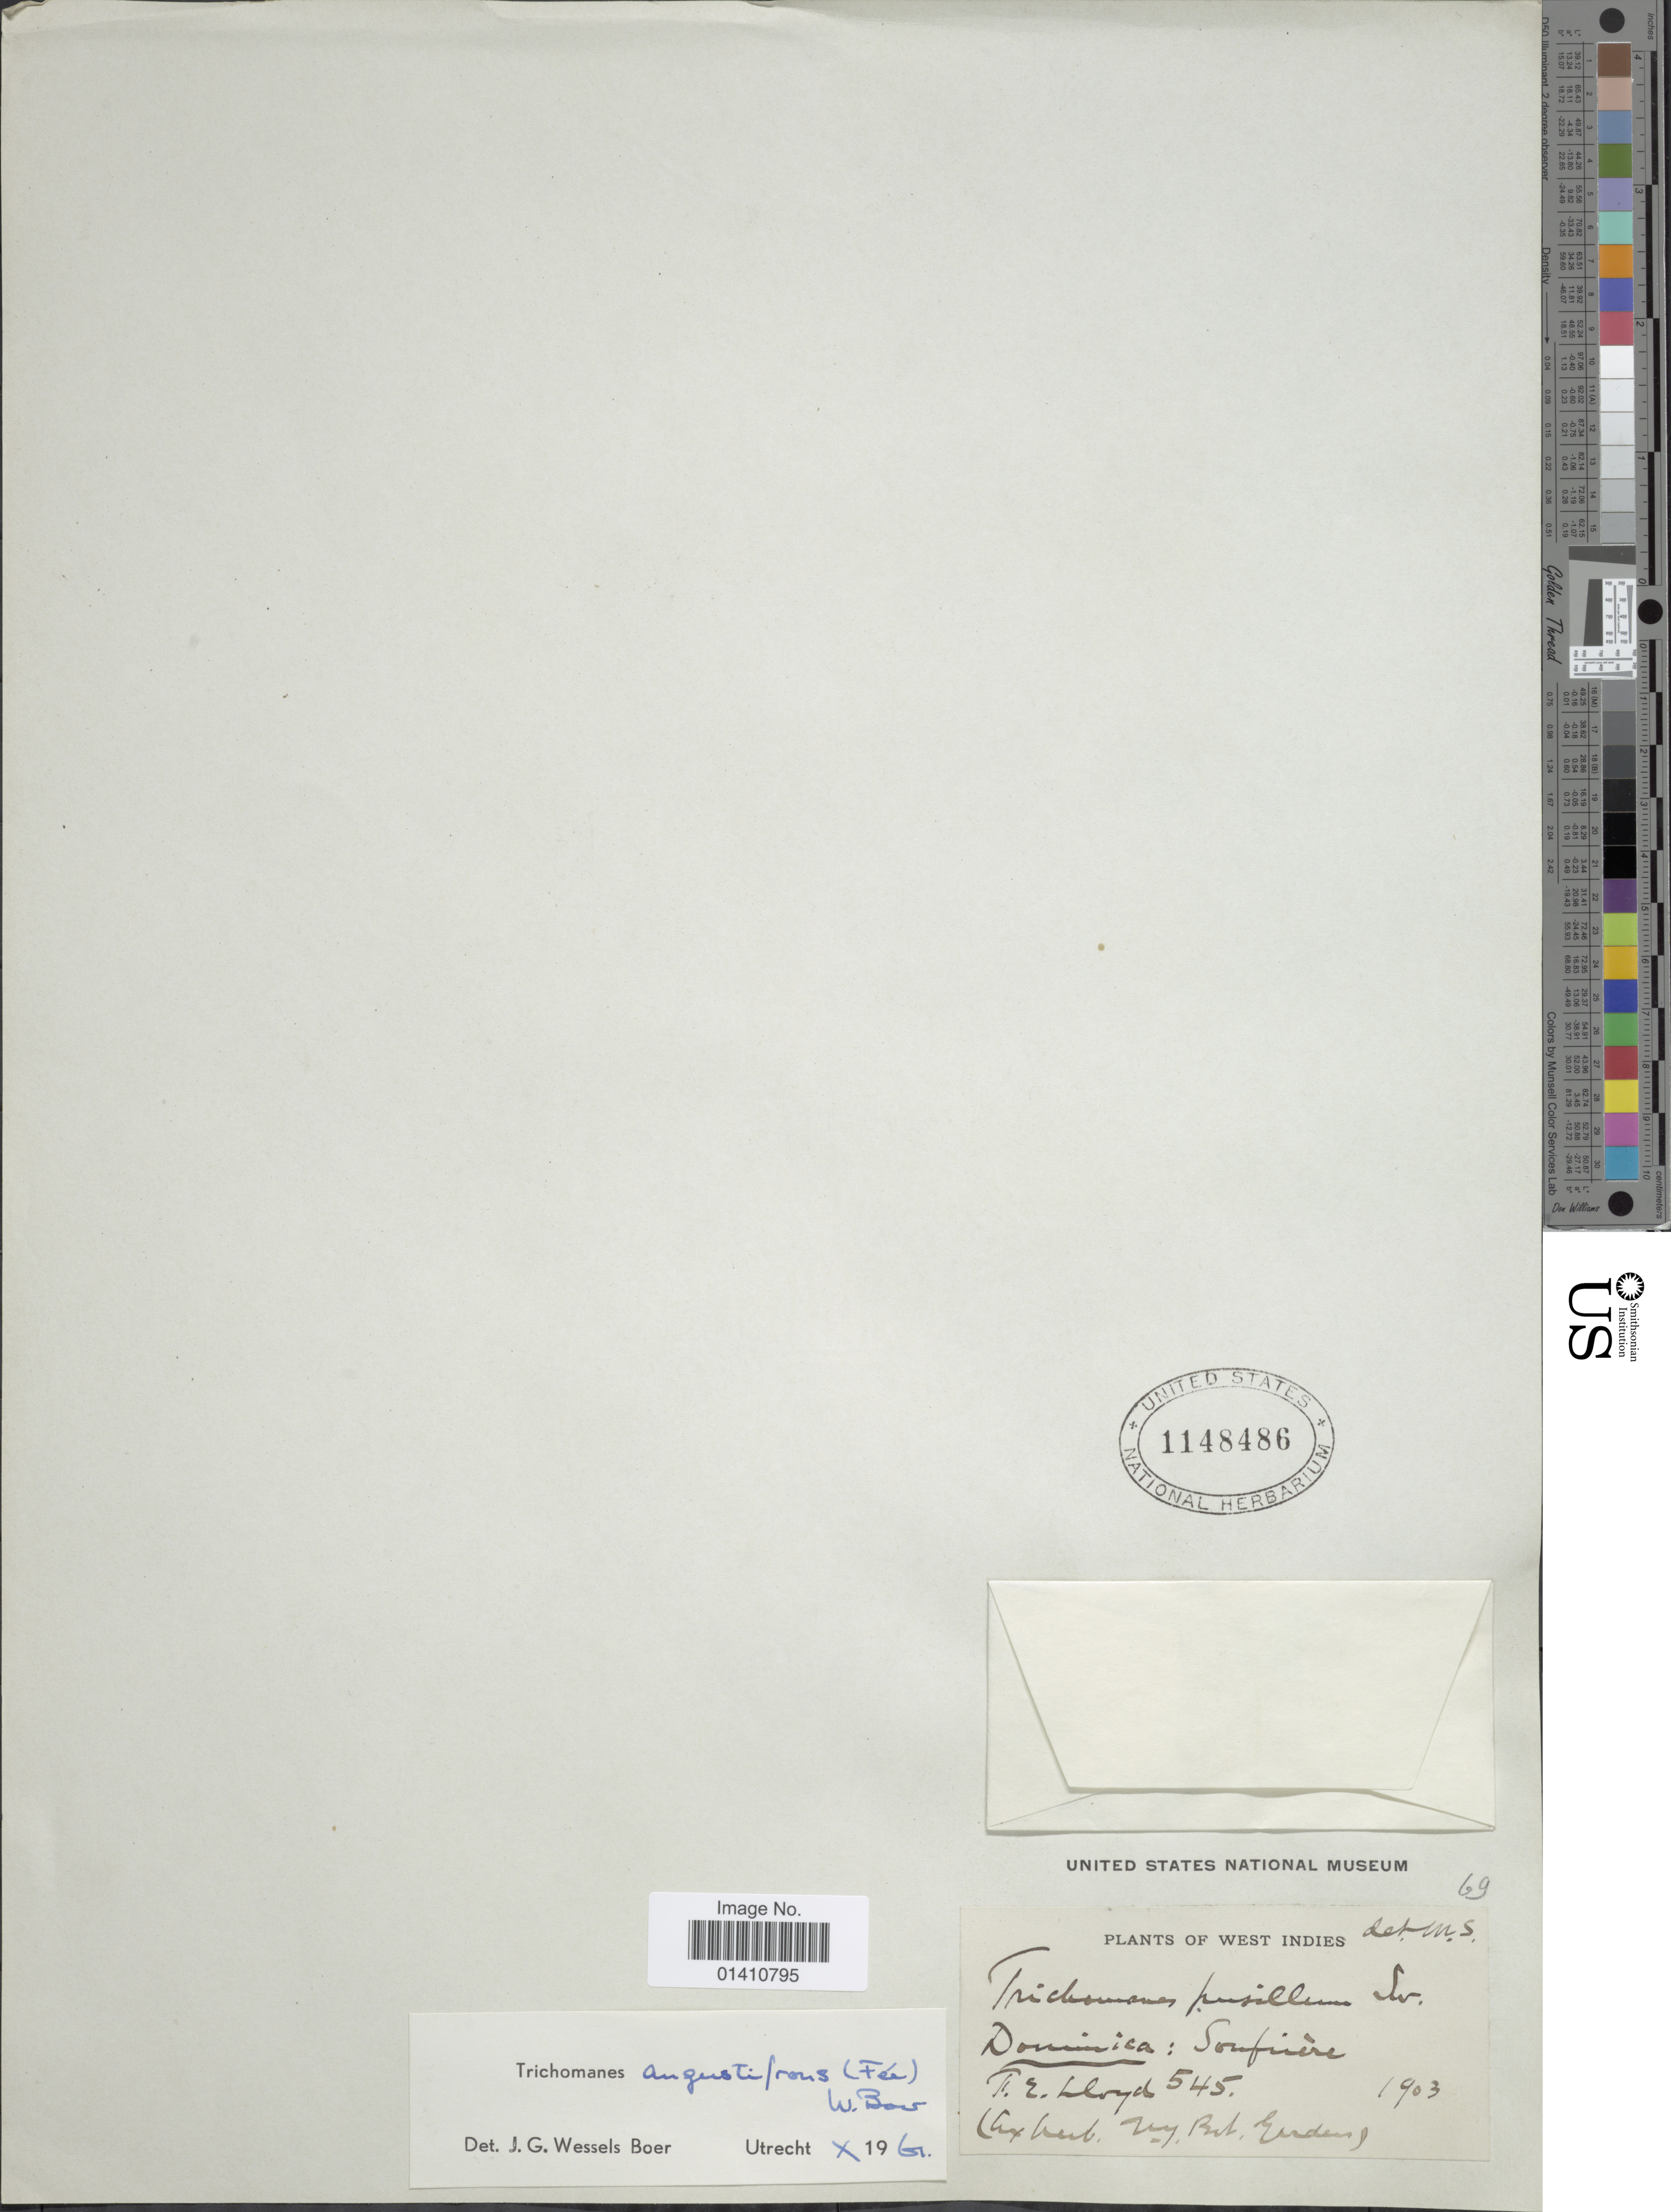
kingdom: Plantae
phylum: Tracheophyta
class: Polypodiopsida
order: Hymenophyllales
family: Hymenophyllaceae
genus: Didymoglossum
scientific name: Didymoglossum angustifrons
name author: Fée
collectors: F. E. Lloyd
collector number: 545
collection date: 1903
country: Dominica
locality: Soufriere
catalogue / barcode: US 1148486